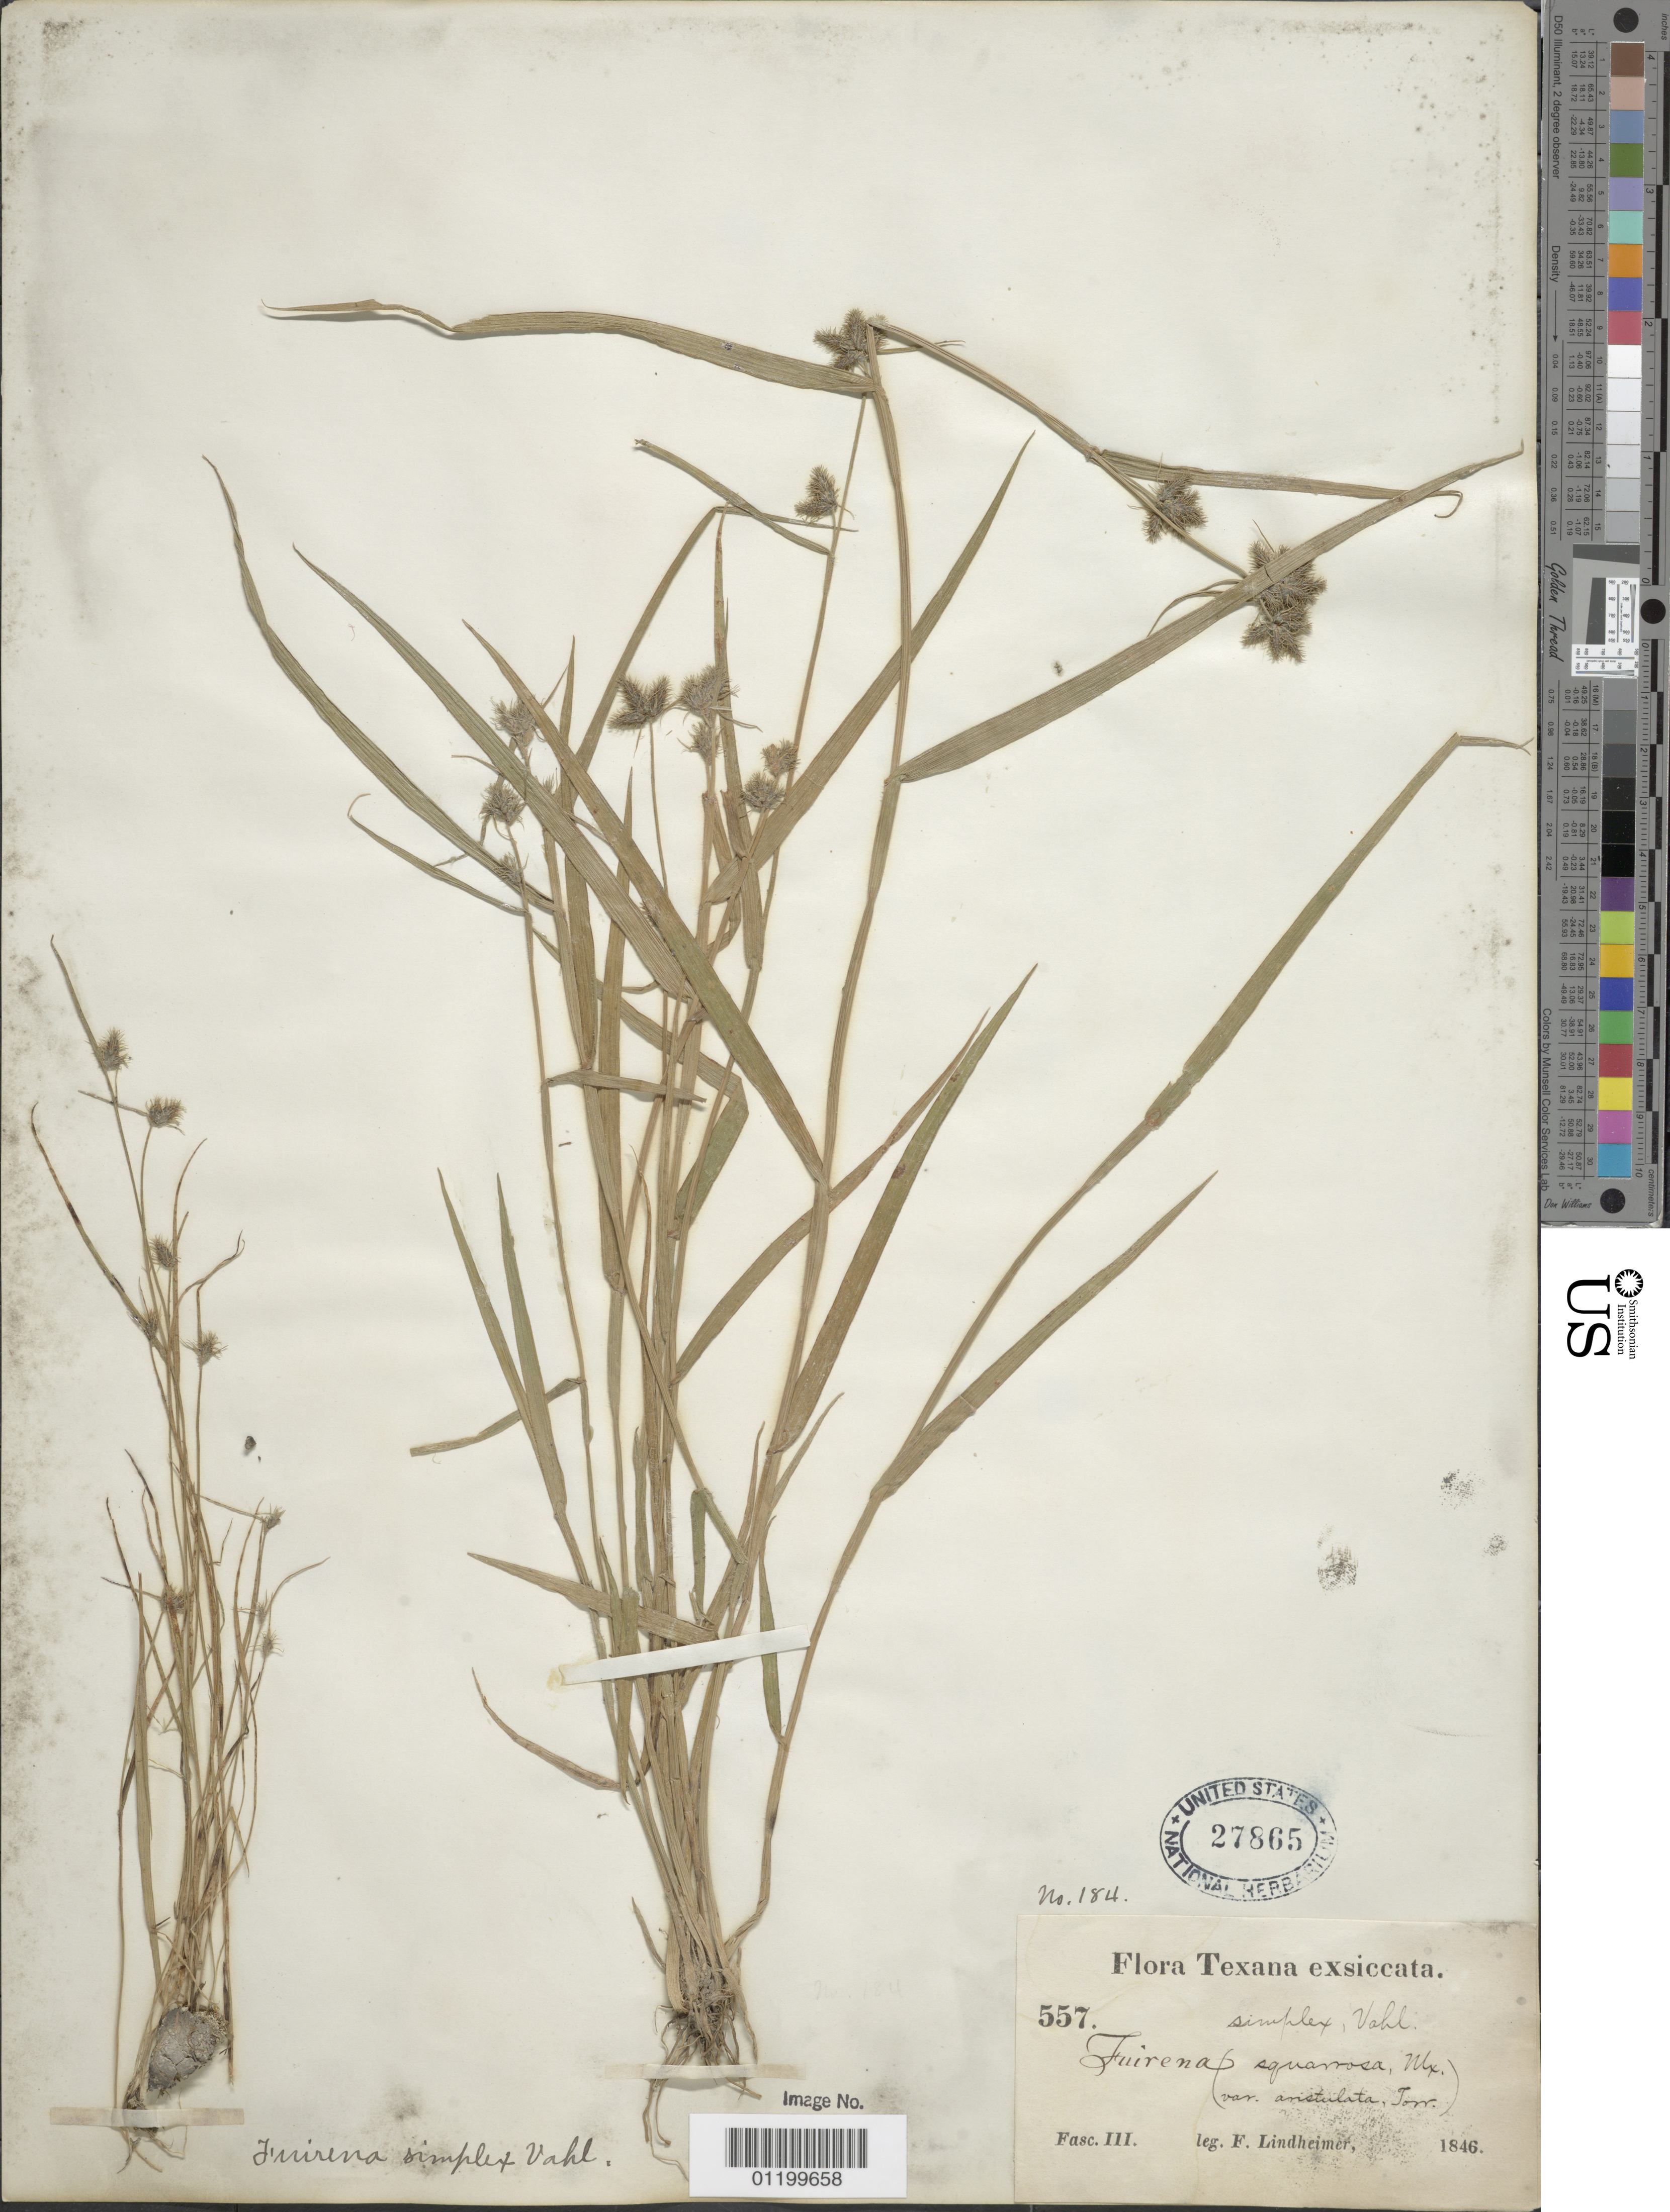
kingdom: Plantae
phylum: Tracheophyta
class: Liliopsida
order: Poales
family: Cyperaceae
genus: Fuirena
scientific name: Fuirena simplex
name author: Vahl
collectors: F. Lindheimer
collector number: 184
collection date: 1846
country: United States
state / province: Texas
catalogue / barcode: US 27865